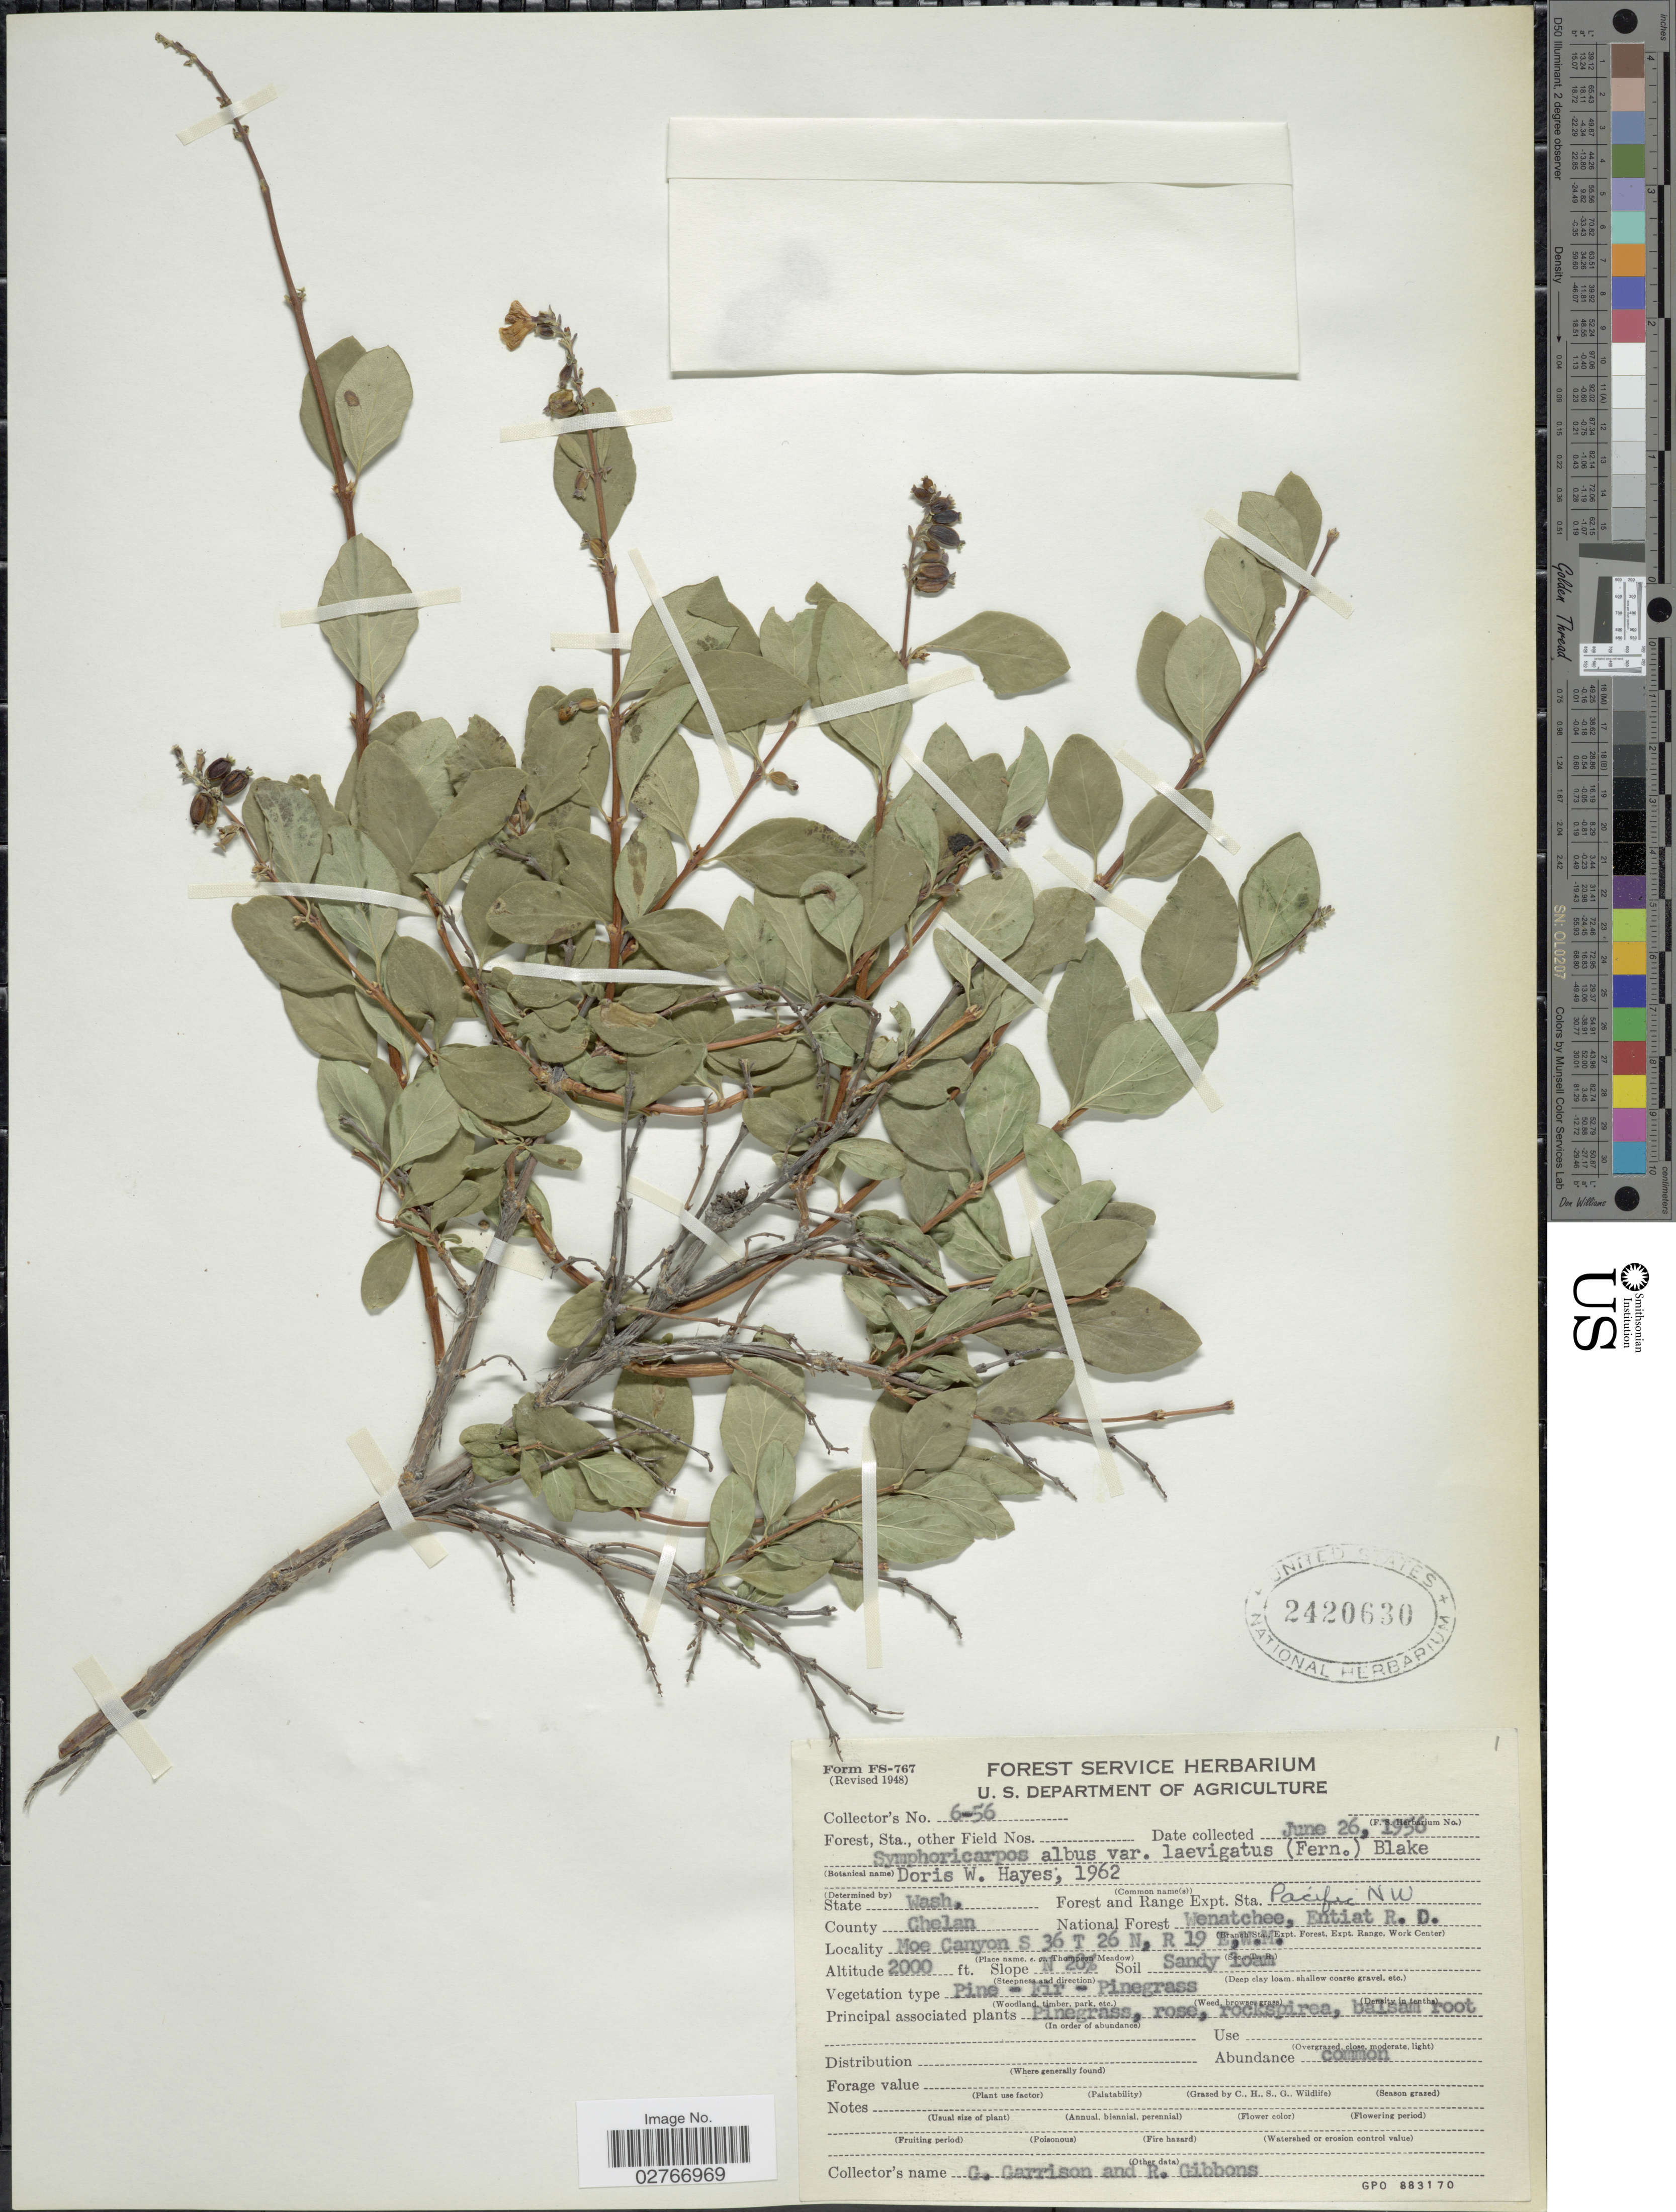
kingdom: Plantae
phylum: Tracheophyta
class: Magnoliopsida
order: Dipsacales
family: Caprifoliaceae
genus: Symphoricarpos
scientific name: Symphoricarpos albus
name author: (L.) S.F. Blake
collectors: G. Garrison & R. Gibbons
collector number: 6-56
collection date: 1956-06-26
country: United States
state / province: Washington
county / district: Chelan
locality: Forest and Range Expt. Sta. Pacific NW. County: Chelan. National Forest Wenatchee, Entiat R.D. Moe Canyon S 36 T 26 N, R 19 E,W.M.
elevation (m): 610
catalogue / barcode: US 2420630